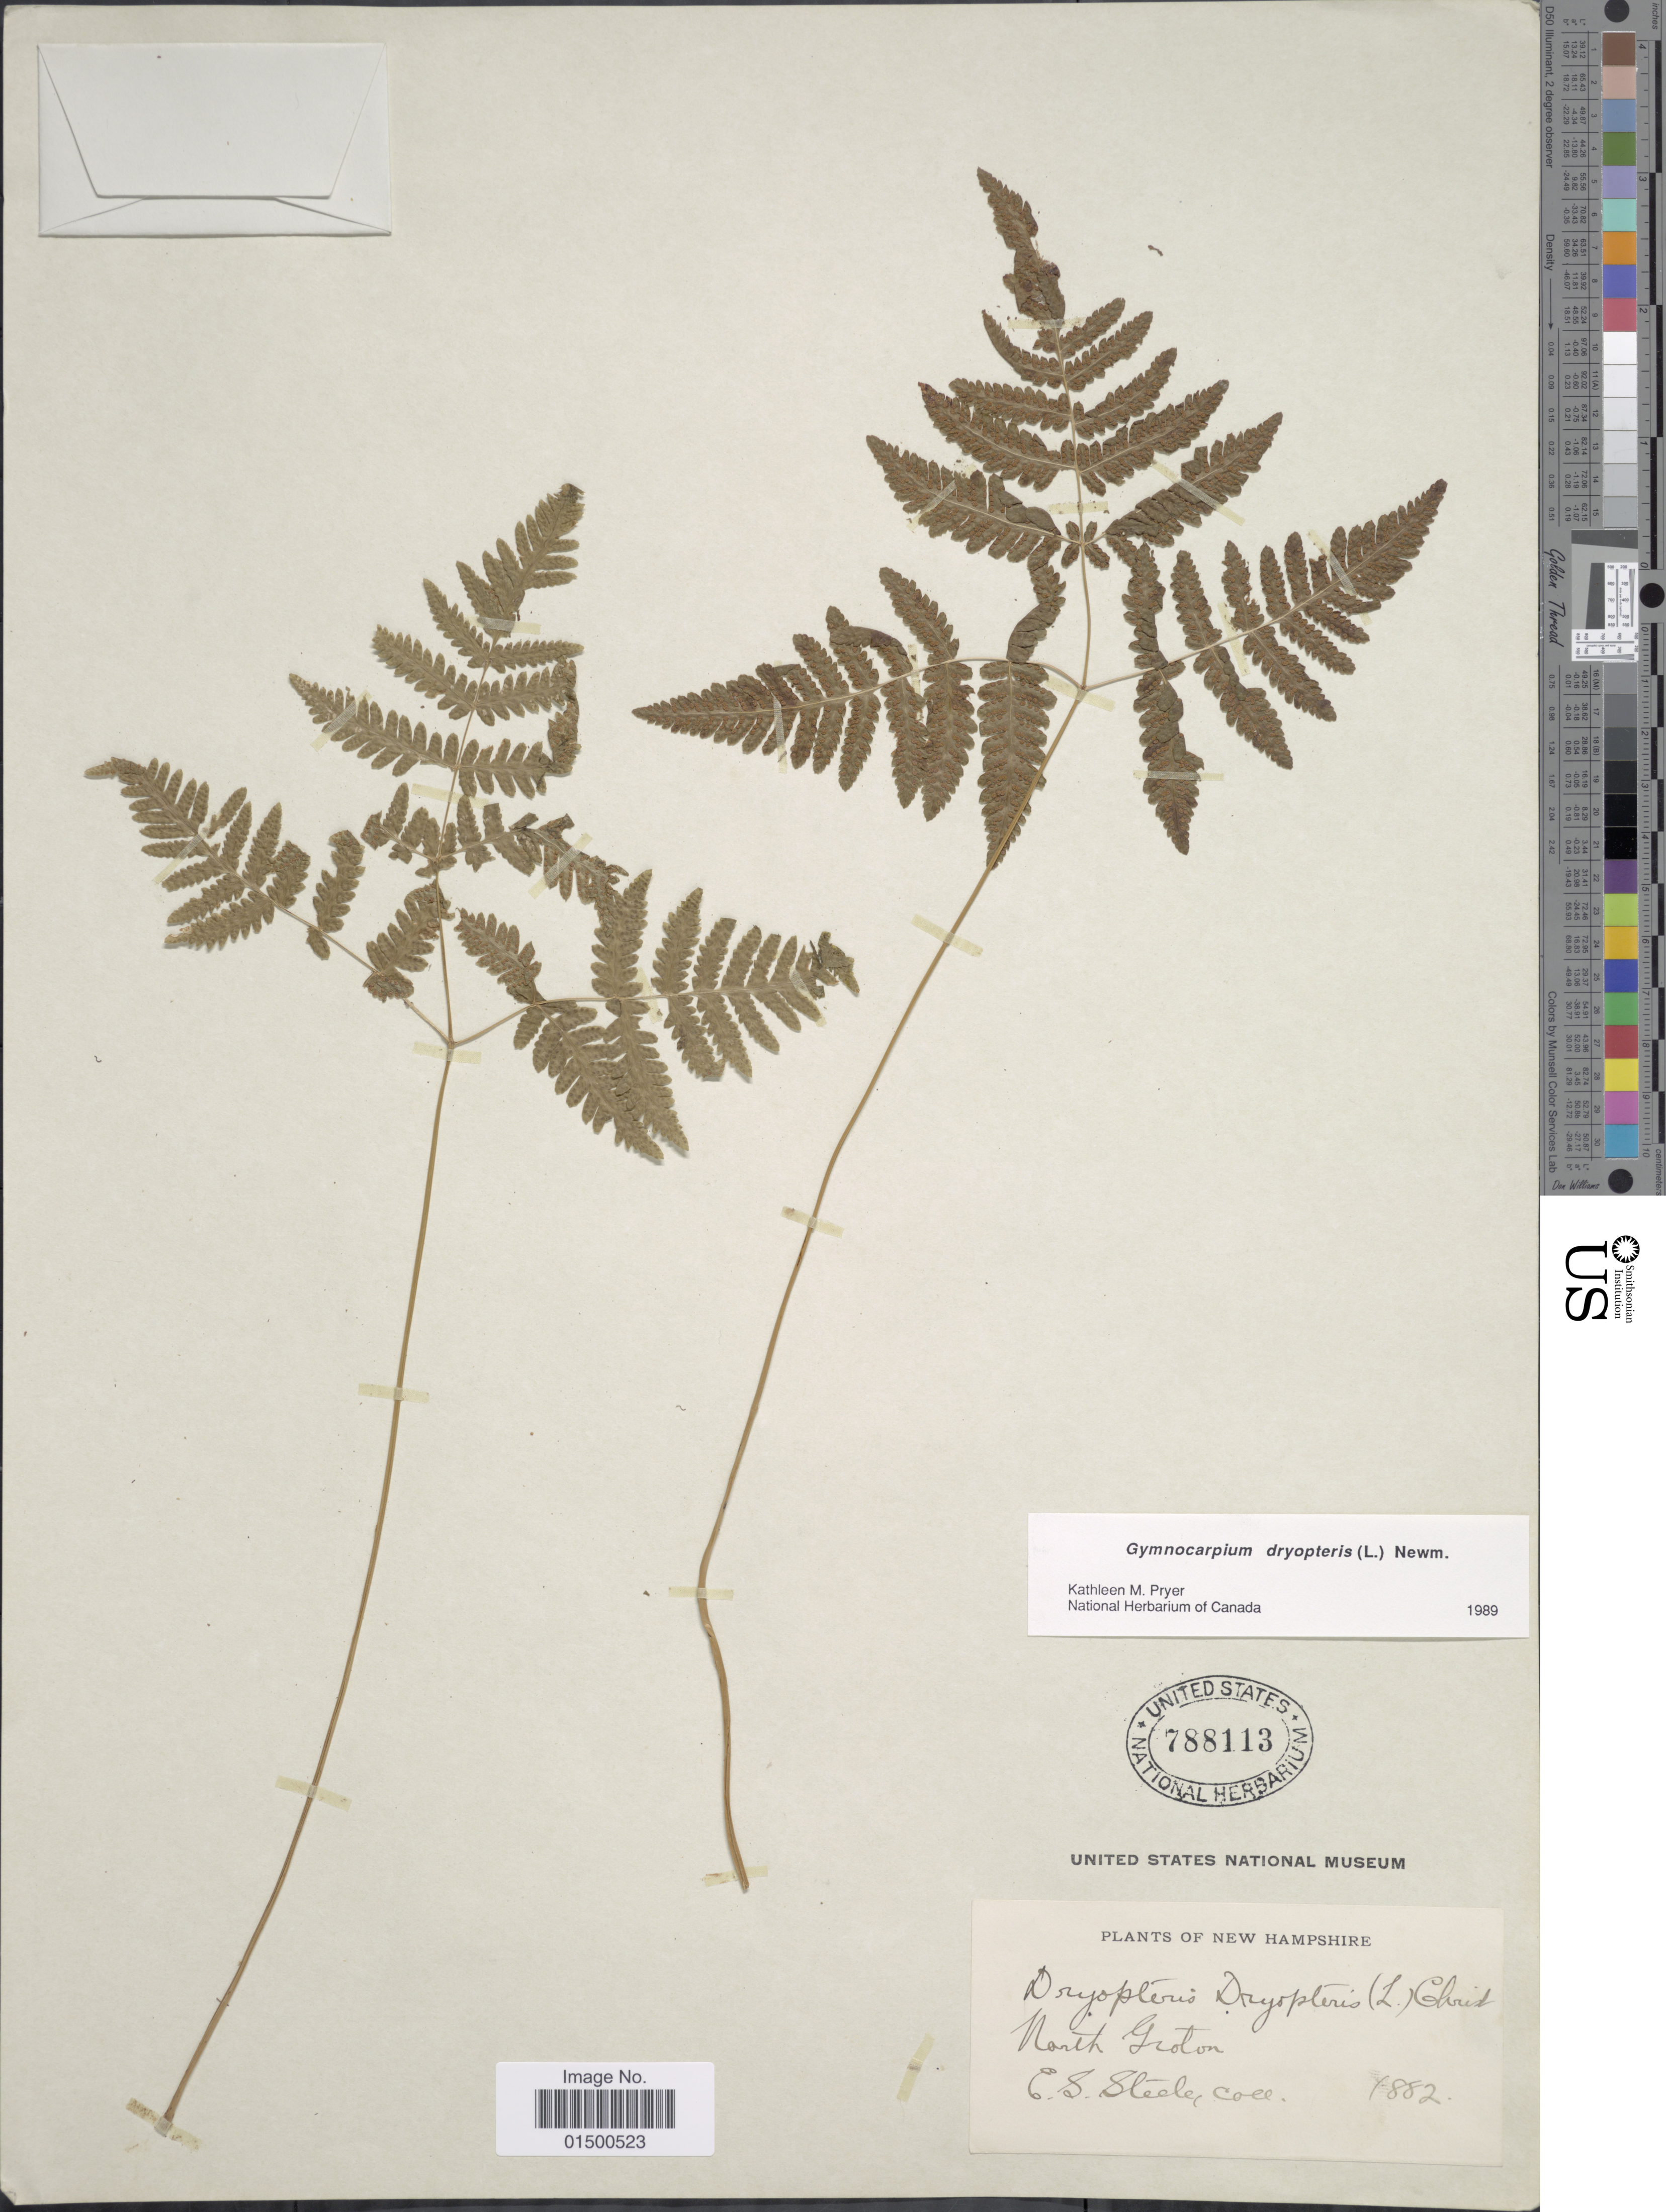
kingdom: Plantae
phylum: Tracheophyta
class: Polypodiopsida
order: Polypodiales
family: Cystopteridaceae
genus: Gymnocarpium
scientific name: Gymnocarpium dryopteris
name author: (L.) Newman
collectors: E. Steele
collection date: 1882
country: United States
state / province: New Hampshire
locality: North Groton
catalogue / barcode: US 788113